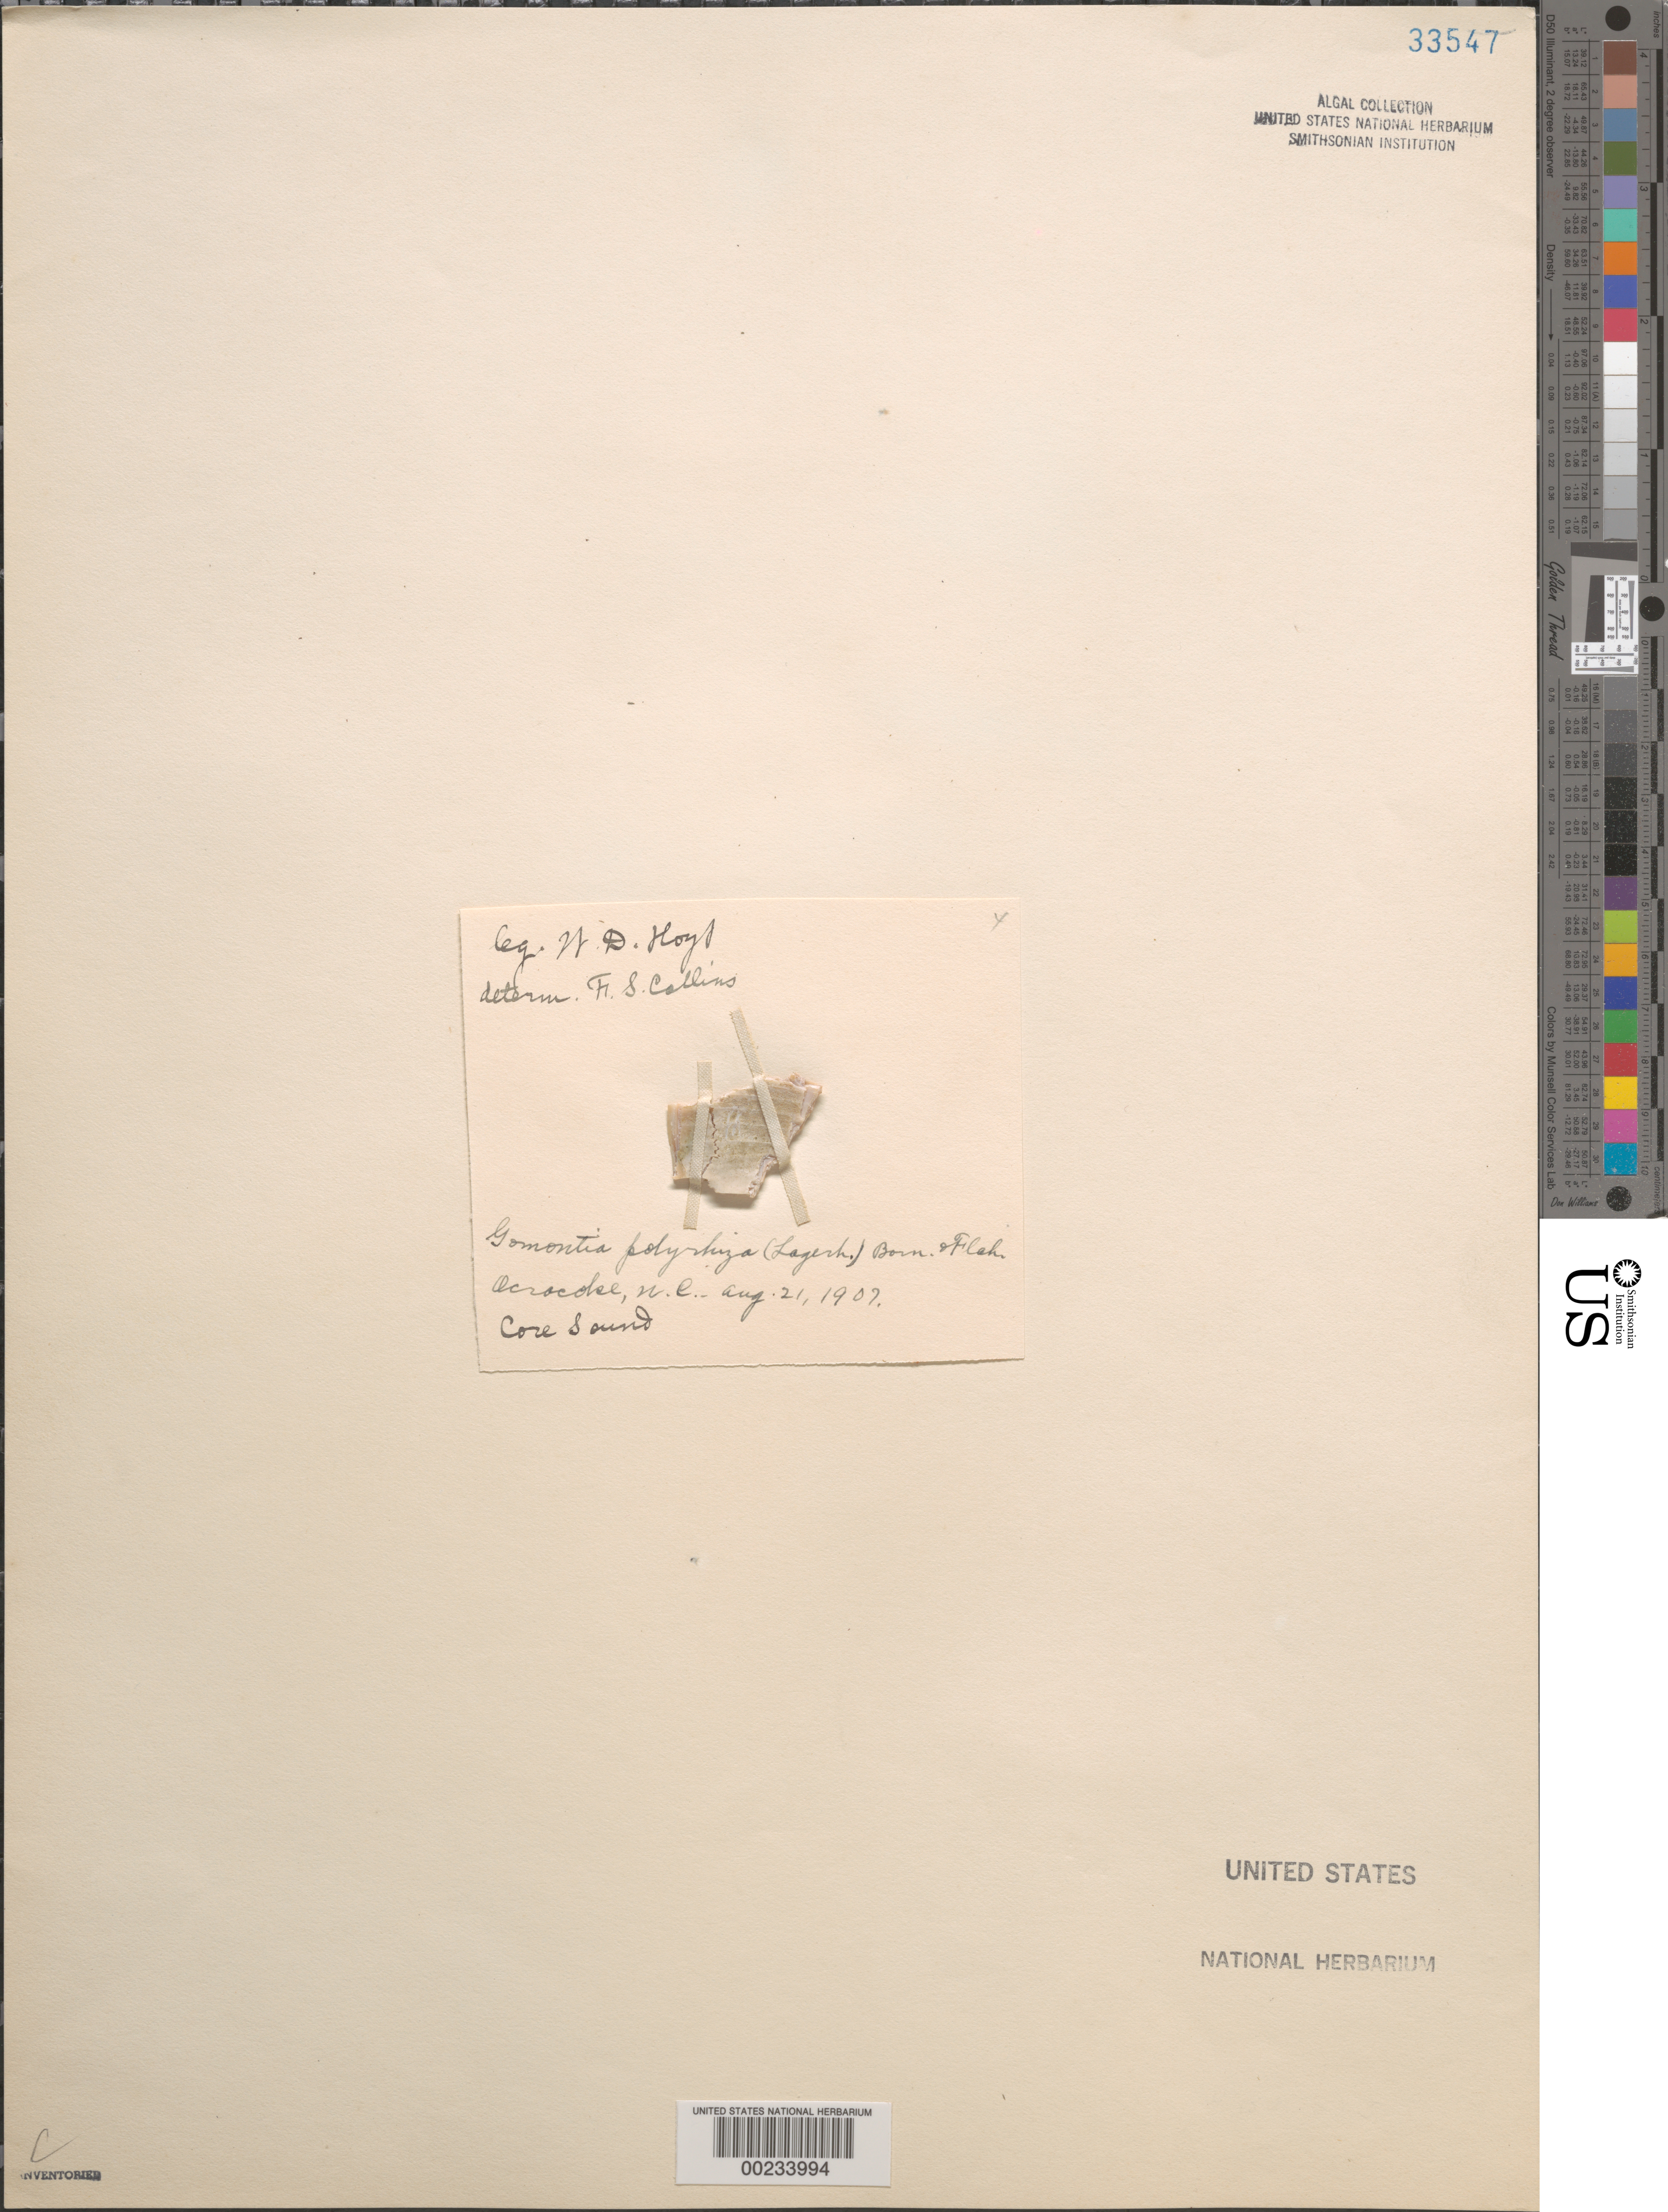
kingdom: Plantae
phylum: Chlorophyta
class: Ulvophyceae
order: Ulotrichales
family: Gomontiaceae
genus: Gomontia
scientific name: Gomontia polyrhiza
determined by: Collins, Frank S.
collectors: W. D. Hoyt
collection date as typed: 21 Aug 1907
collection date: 1907-08-21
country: United States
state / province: North Carolina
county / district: Hyde County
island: Ocracoke Island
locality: Ocracoke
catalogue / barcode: US 33547